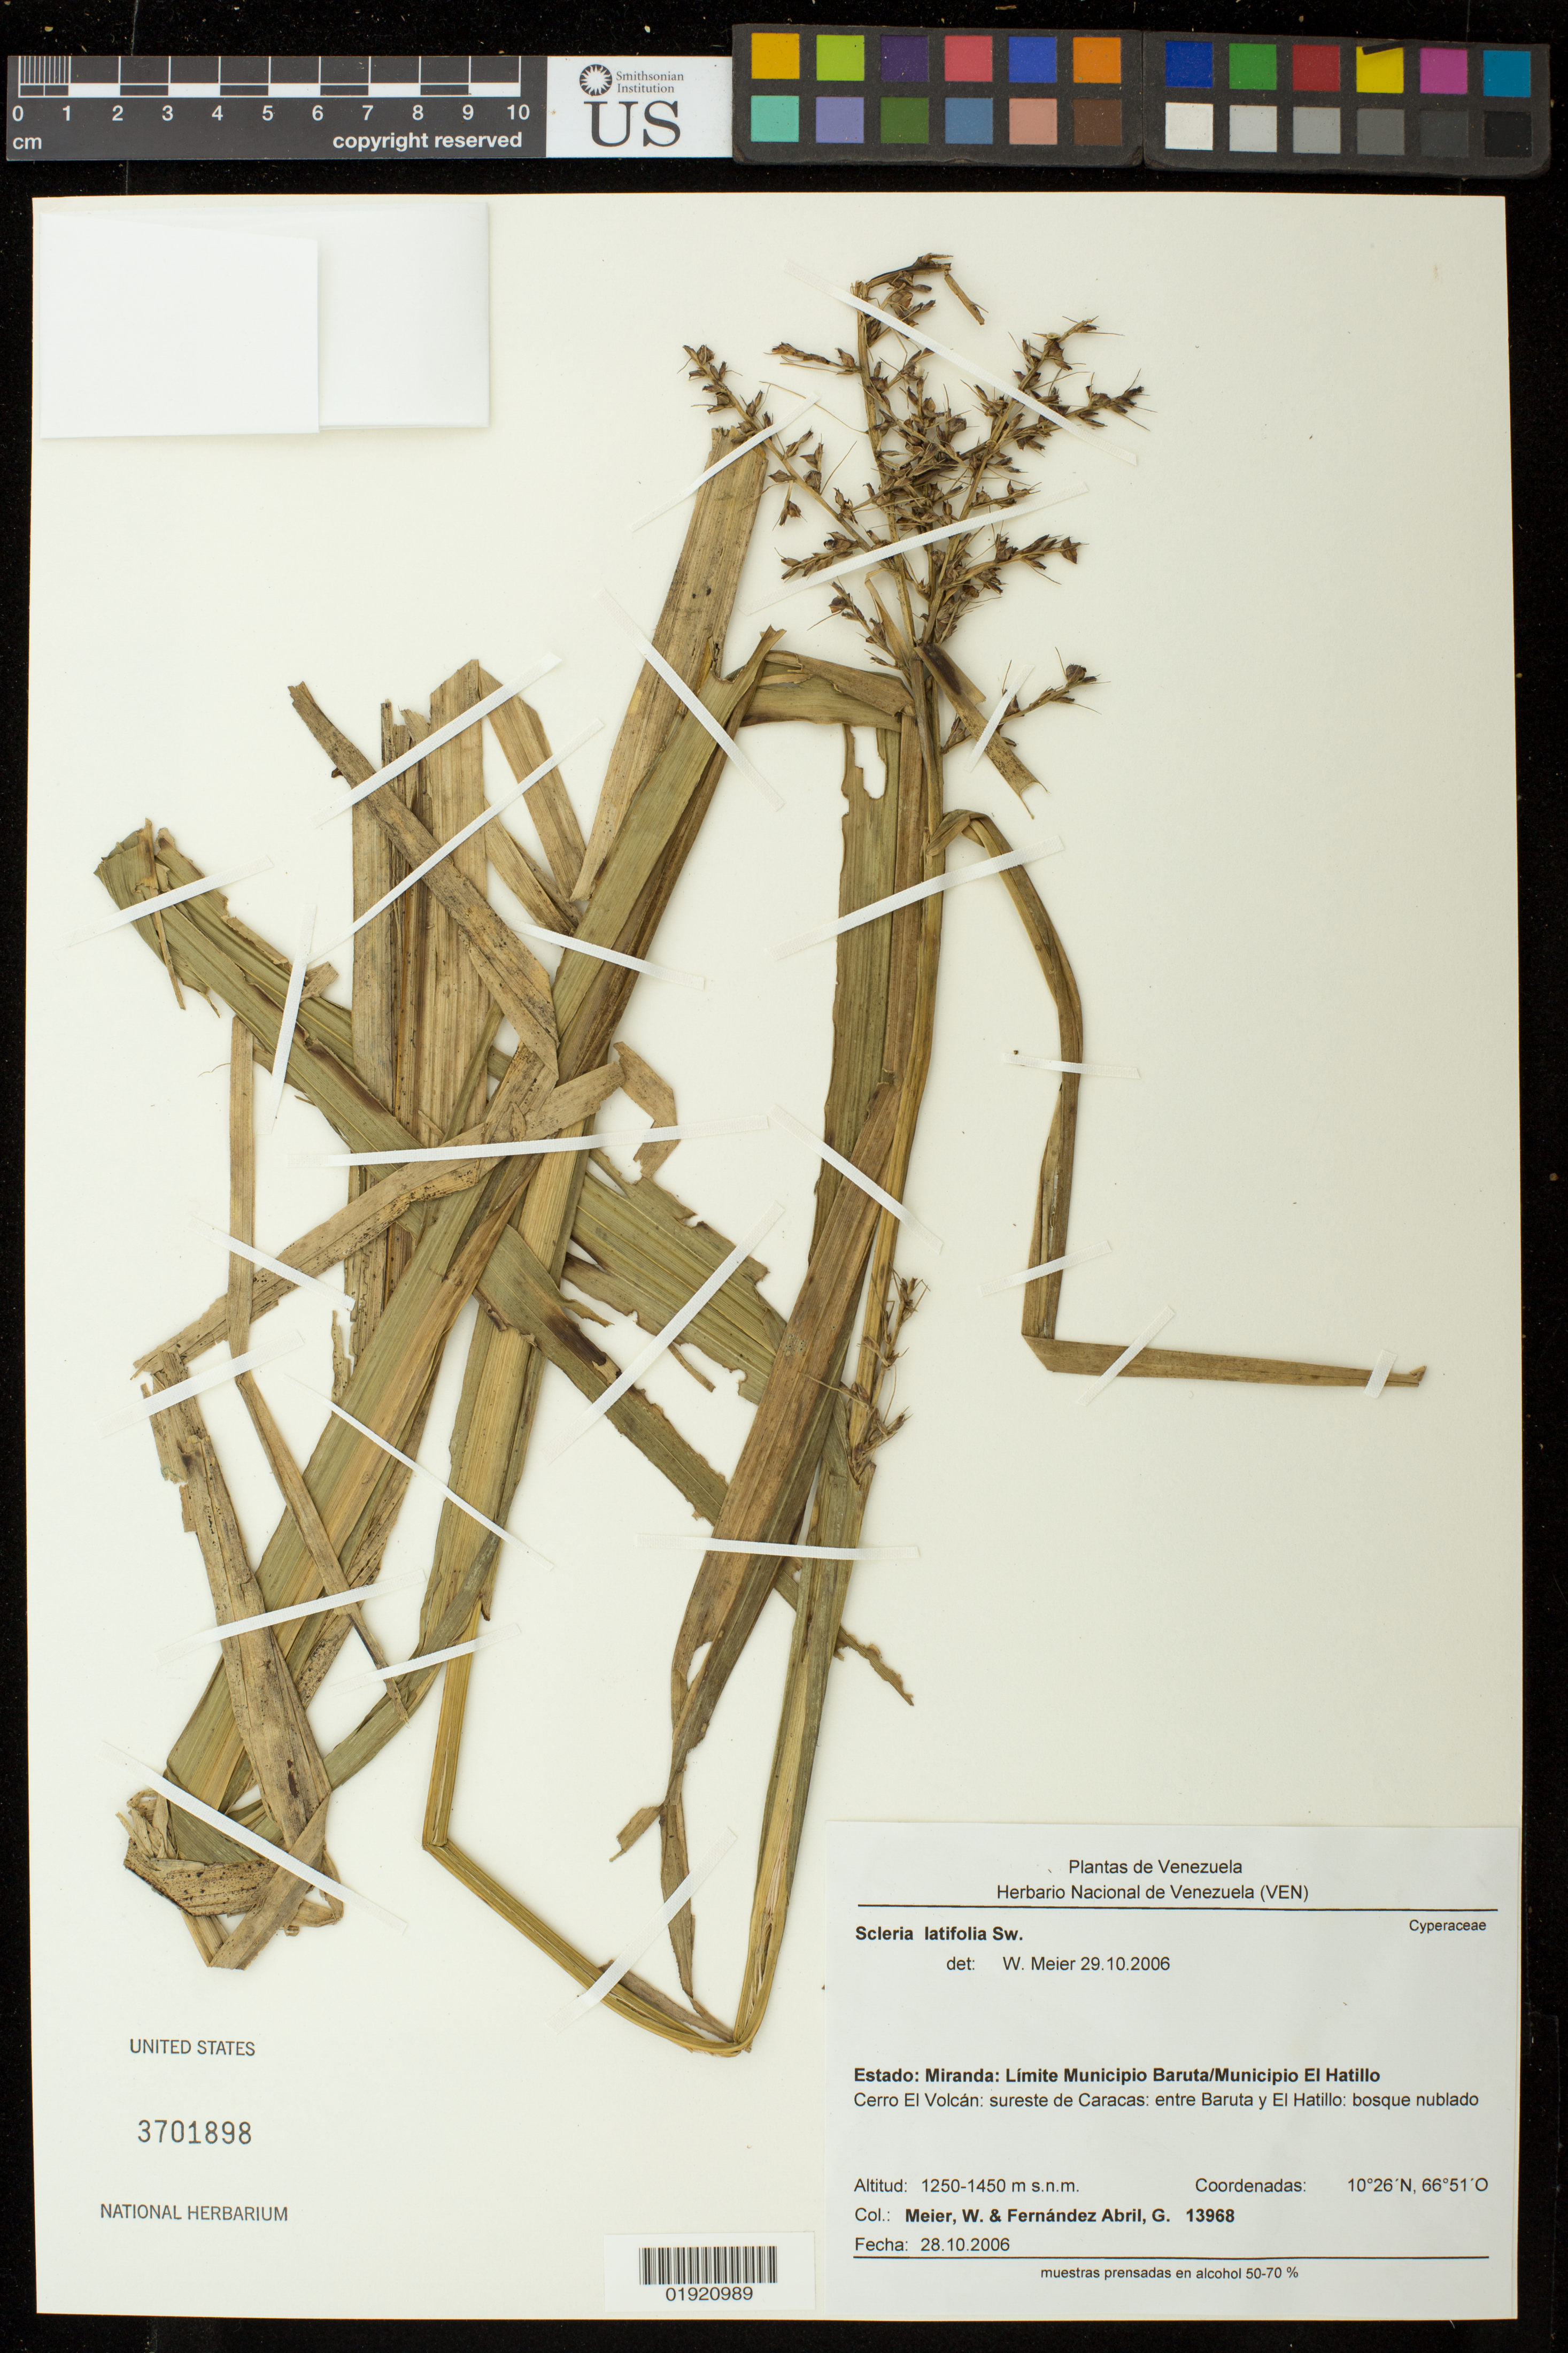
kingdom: Plantae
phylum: Tracheophyta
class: Liliopsida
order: Poales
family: Cyperaceae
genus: Scleria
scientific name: Scleria latifolia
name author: Sw.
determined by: Meier, Winfried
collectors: W. Meier & G. Fernández Abril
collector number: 13968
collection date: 2006-10-28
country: Venezuela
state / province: Miranda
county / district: Baruta / El Hatillo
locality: Estado: Miranda: Limite Municipio Baruta/Municipio El Hatillo. Cerro El Volcan: sureste de Caracas: entre Baruta y El Hatillo.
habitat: Bosque nublado.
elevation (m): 1250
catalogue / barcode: US 3701898